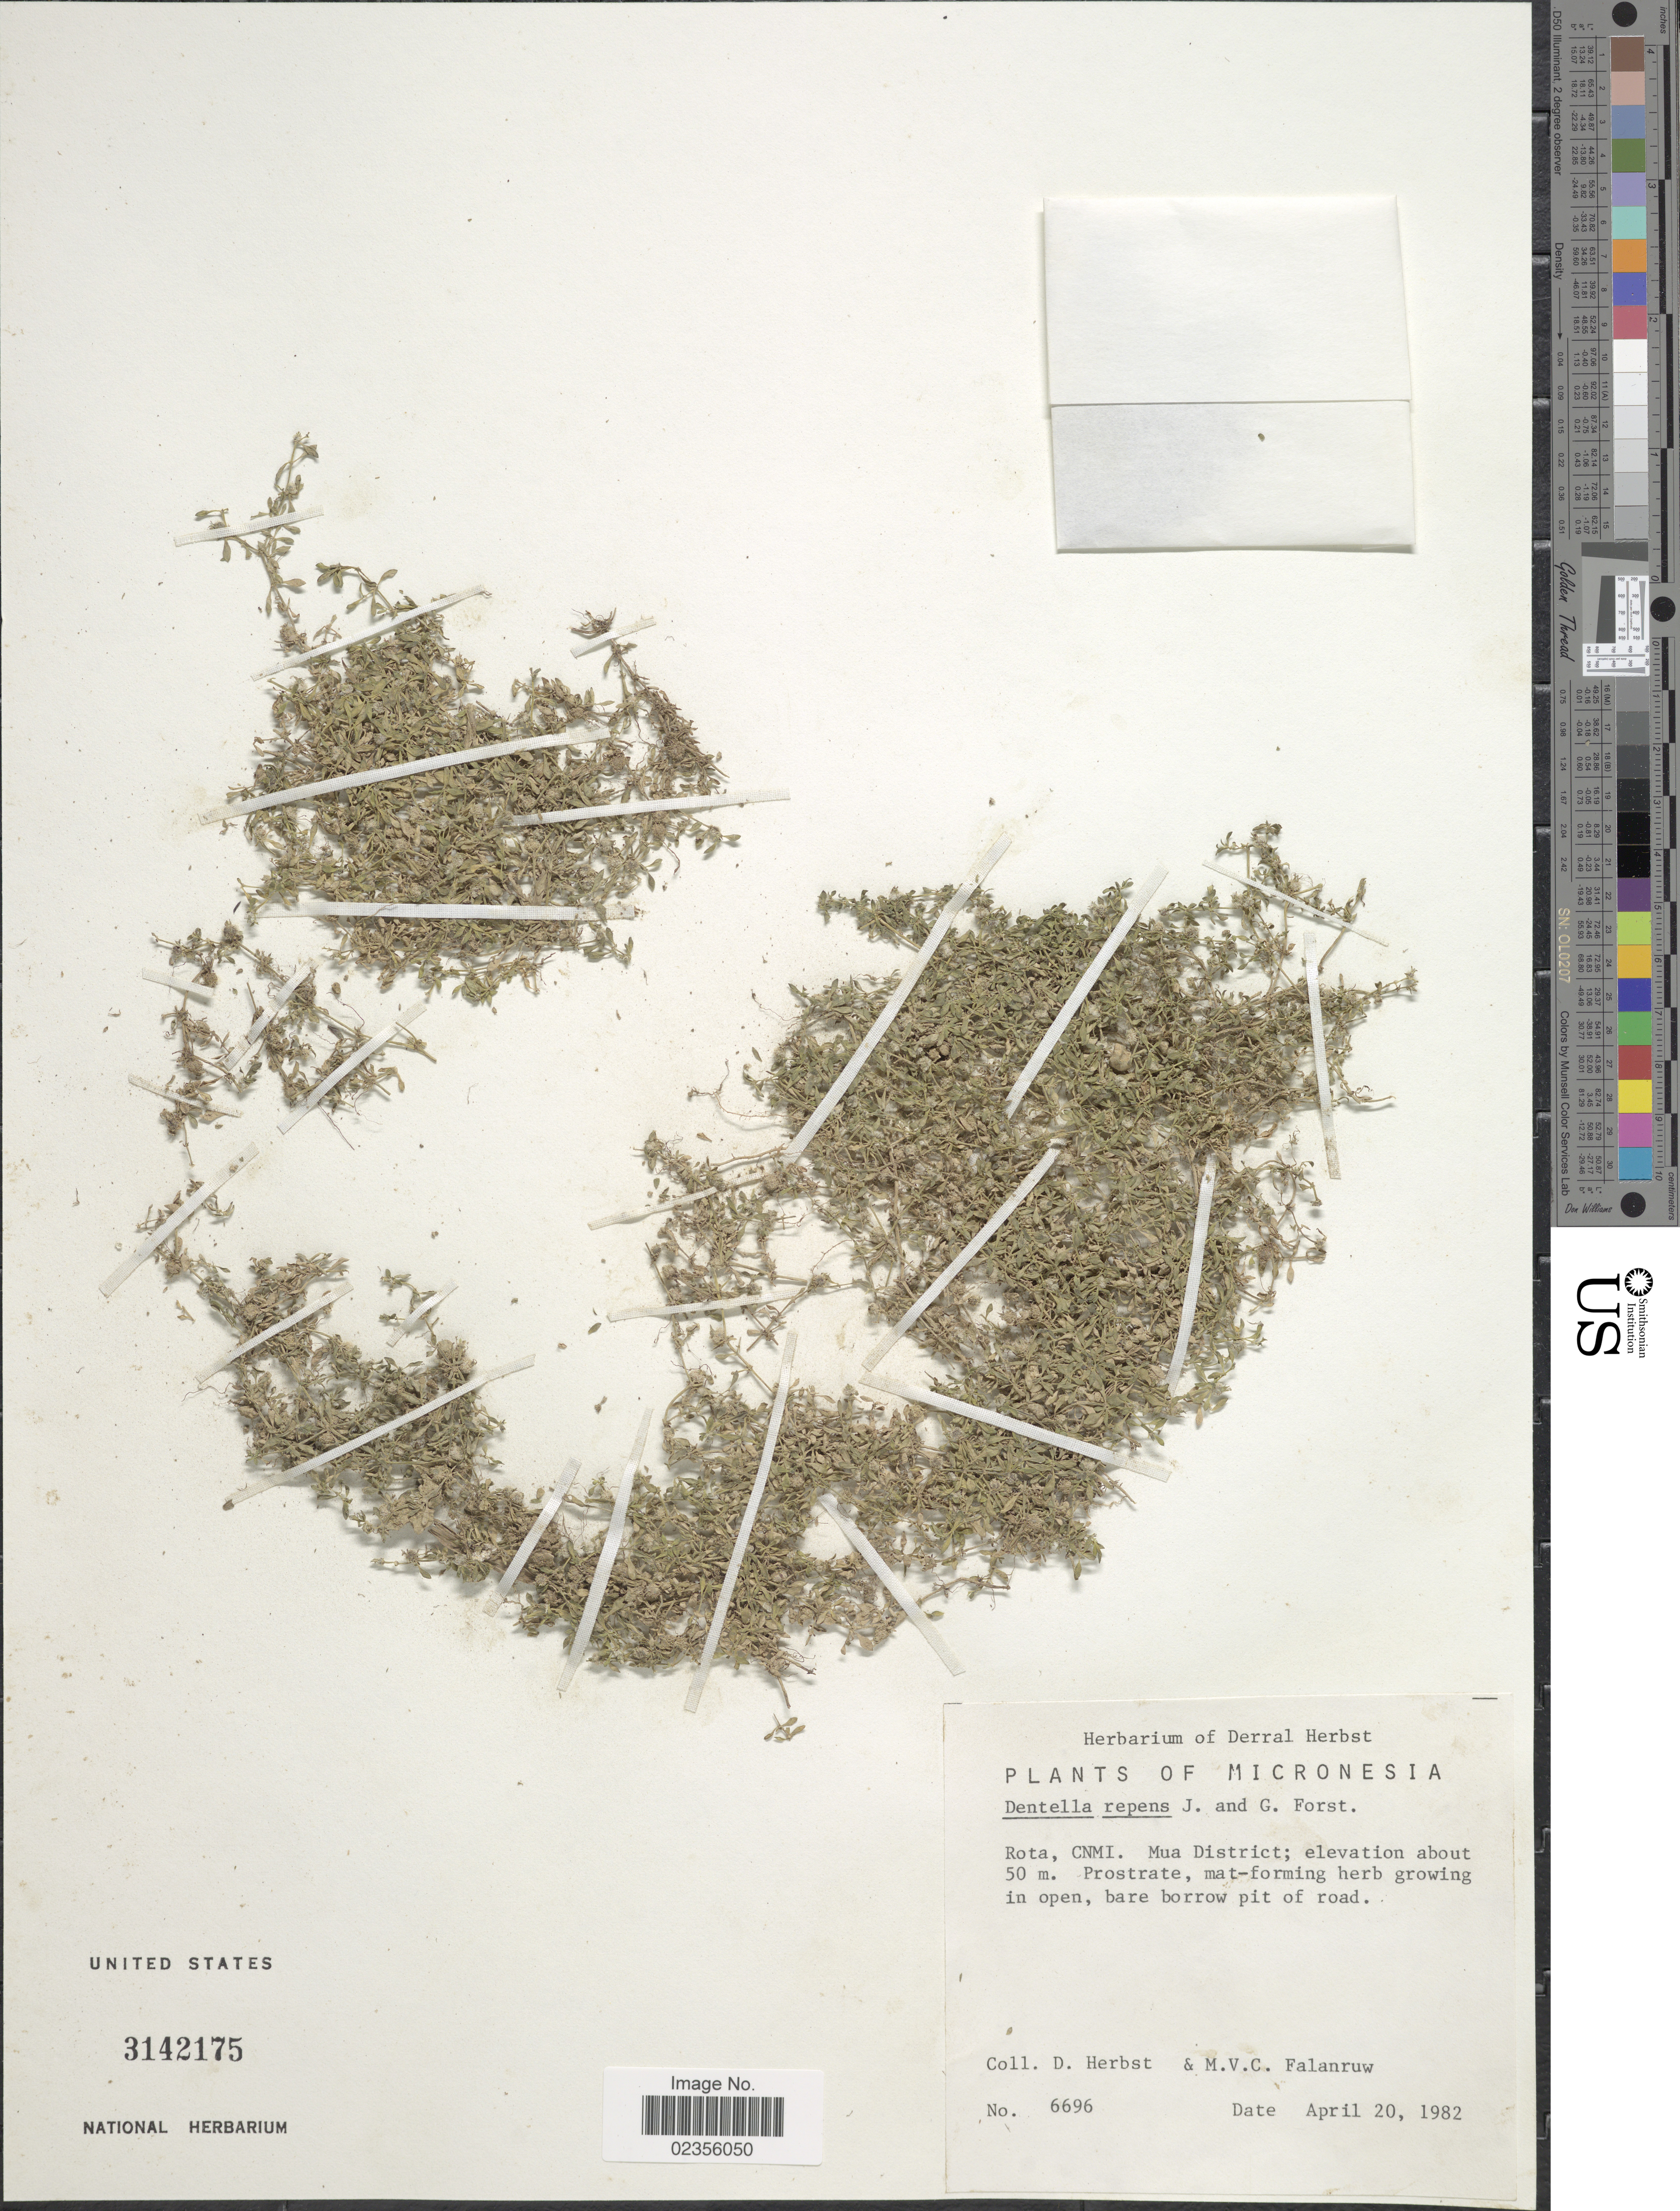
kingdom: Plantae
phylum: Tracheophyta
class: Magnoliopsida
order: Gentianales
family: Rubiaceae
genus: Dentella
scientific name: Dentella repens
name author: J.R. Forst. & G. Forst.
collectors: D. Herbst & M. V. Falanruw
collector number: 6696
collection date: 1982-04-20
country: Northern Mariana Islands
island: Rota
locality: Rota, CNMI. Mua District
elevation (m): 50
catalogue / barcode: US 3142175